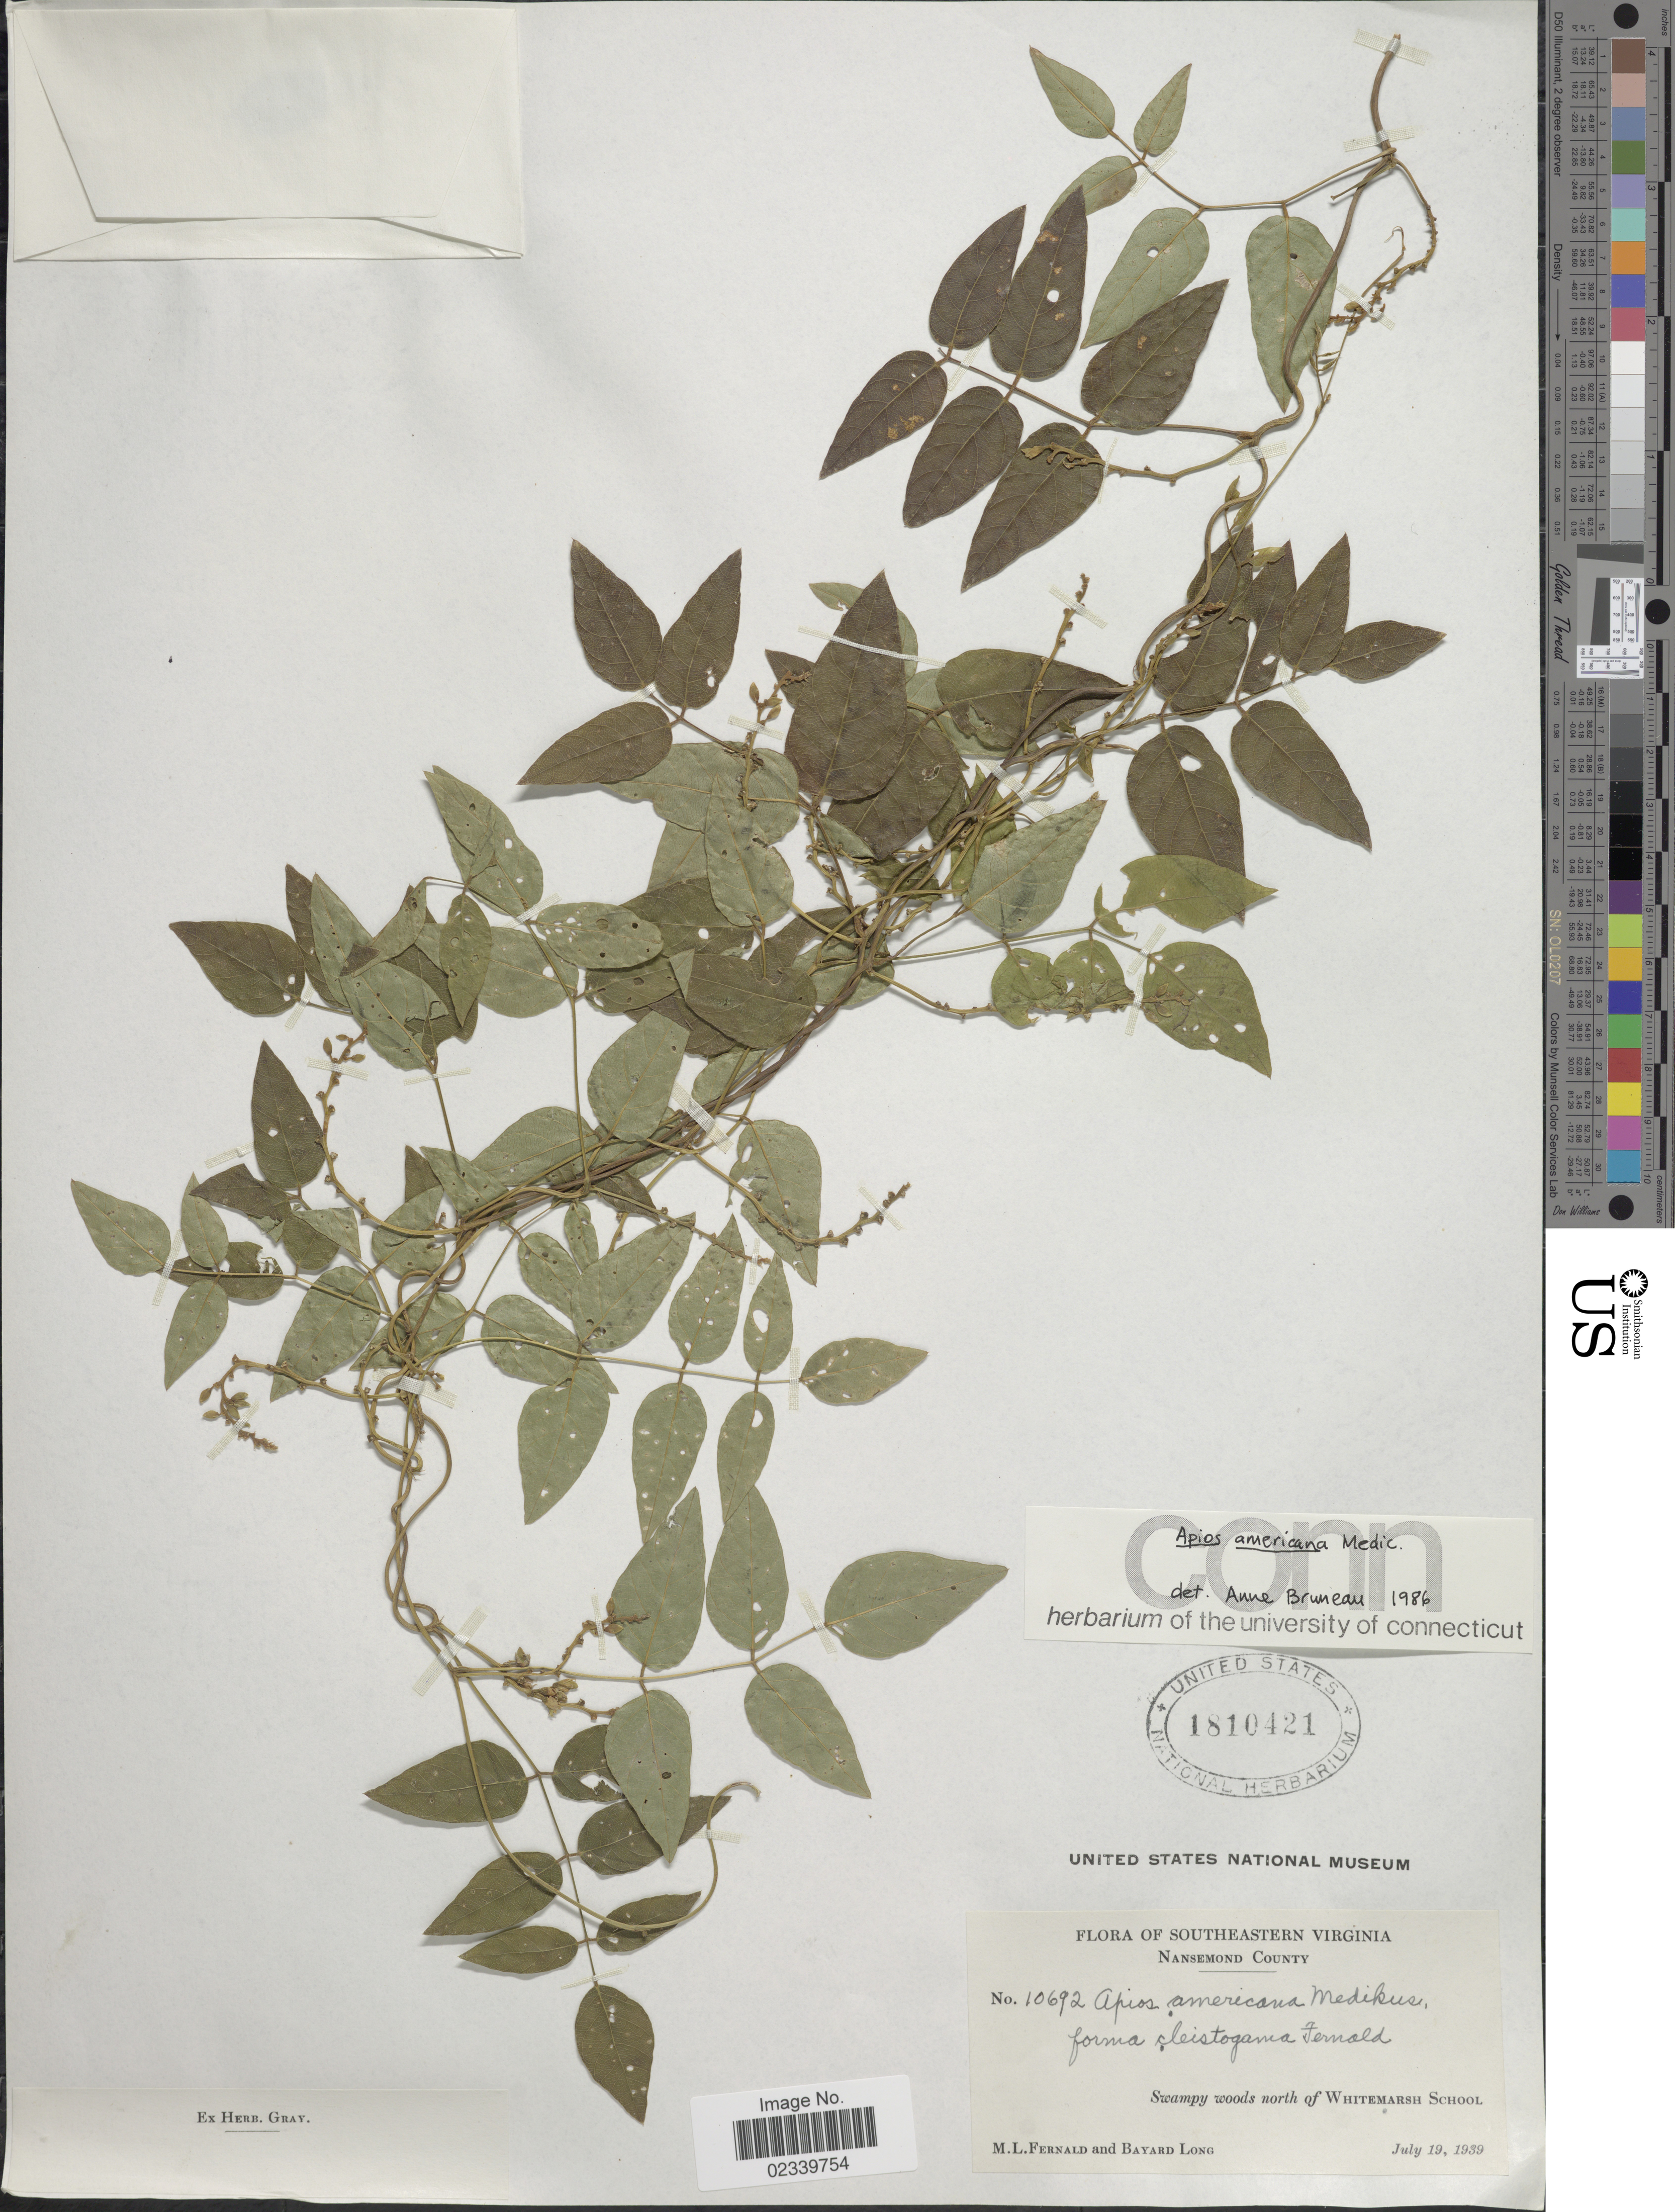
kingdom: Plantae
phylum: Tracheophyta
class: Magnoliopsida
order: Fabales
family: Fabaceae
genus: Apios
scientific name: Apios americana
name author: Medik.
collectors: M. L. Fernald & B. Long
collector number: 10692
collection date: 1939-07-19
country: United States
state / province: Virginia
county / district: City of Suffolk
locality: Southeastern Virginia. Swampy woods north of Whitemarsh School. Nansemond county.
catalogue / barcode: US 1810421